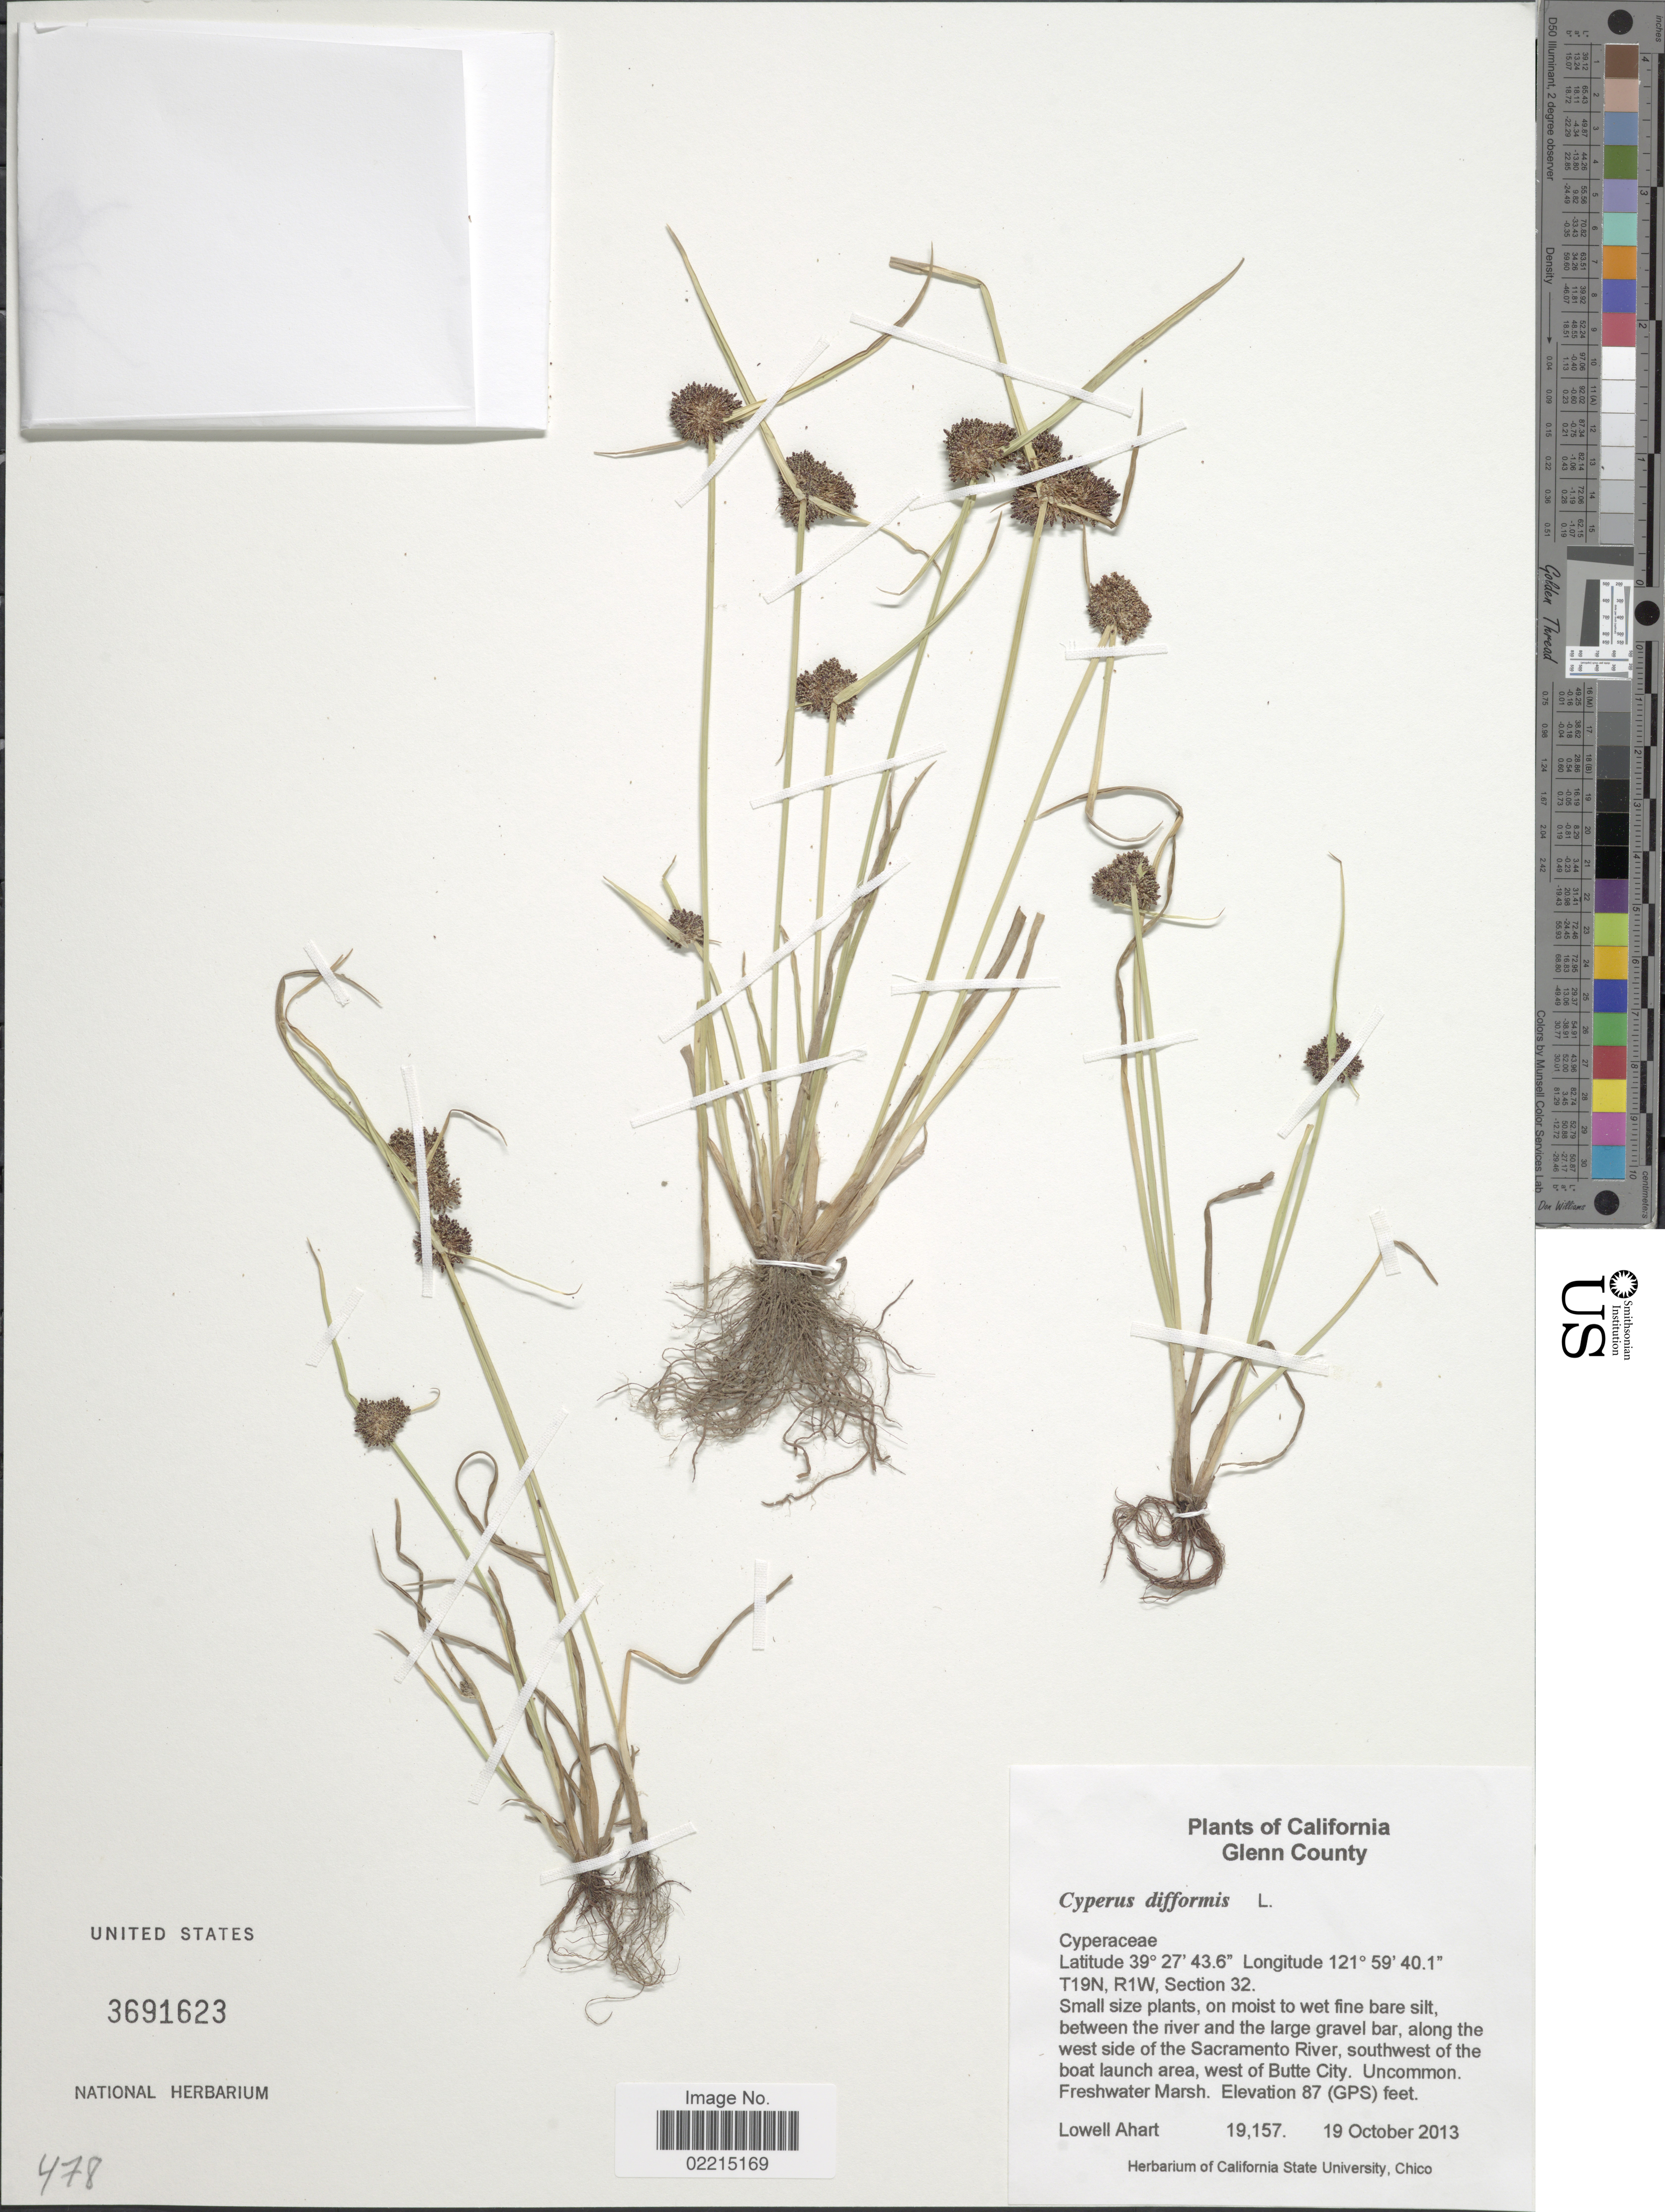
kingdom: Plantae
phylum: Tracheophyta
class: Liliopsida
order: Poales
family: Cyperaceae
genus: Cyperus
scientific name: Cyperus erythrorhizos Muhl.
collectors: L. Ahart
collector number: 19157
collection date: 2013-10-19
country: United States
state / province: California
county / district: Glenn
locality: Glenn County. T19N, R1W, Section 32. along the west side of the Sacramento River, southwest of the boat launch area, west of Butte City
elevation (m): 27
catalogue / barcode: US 3691623